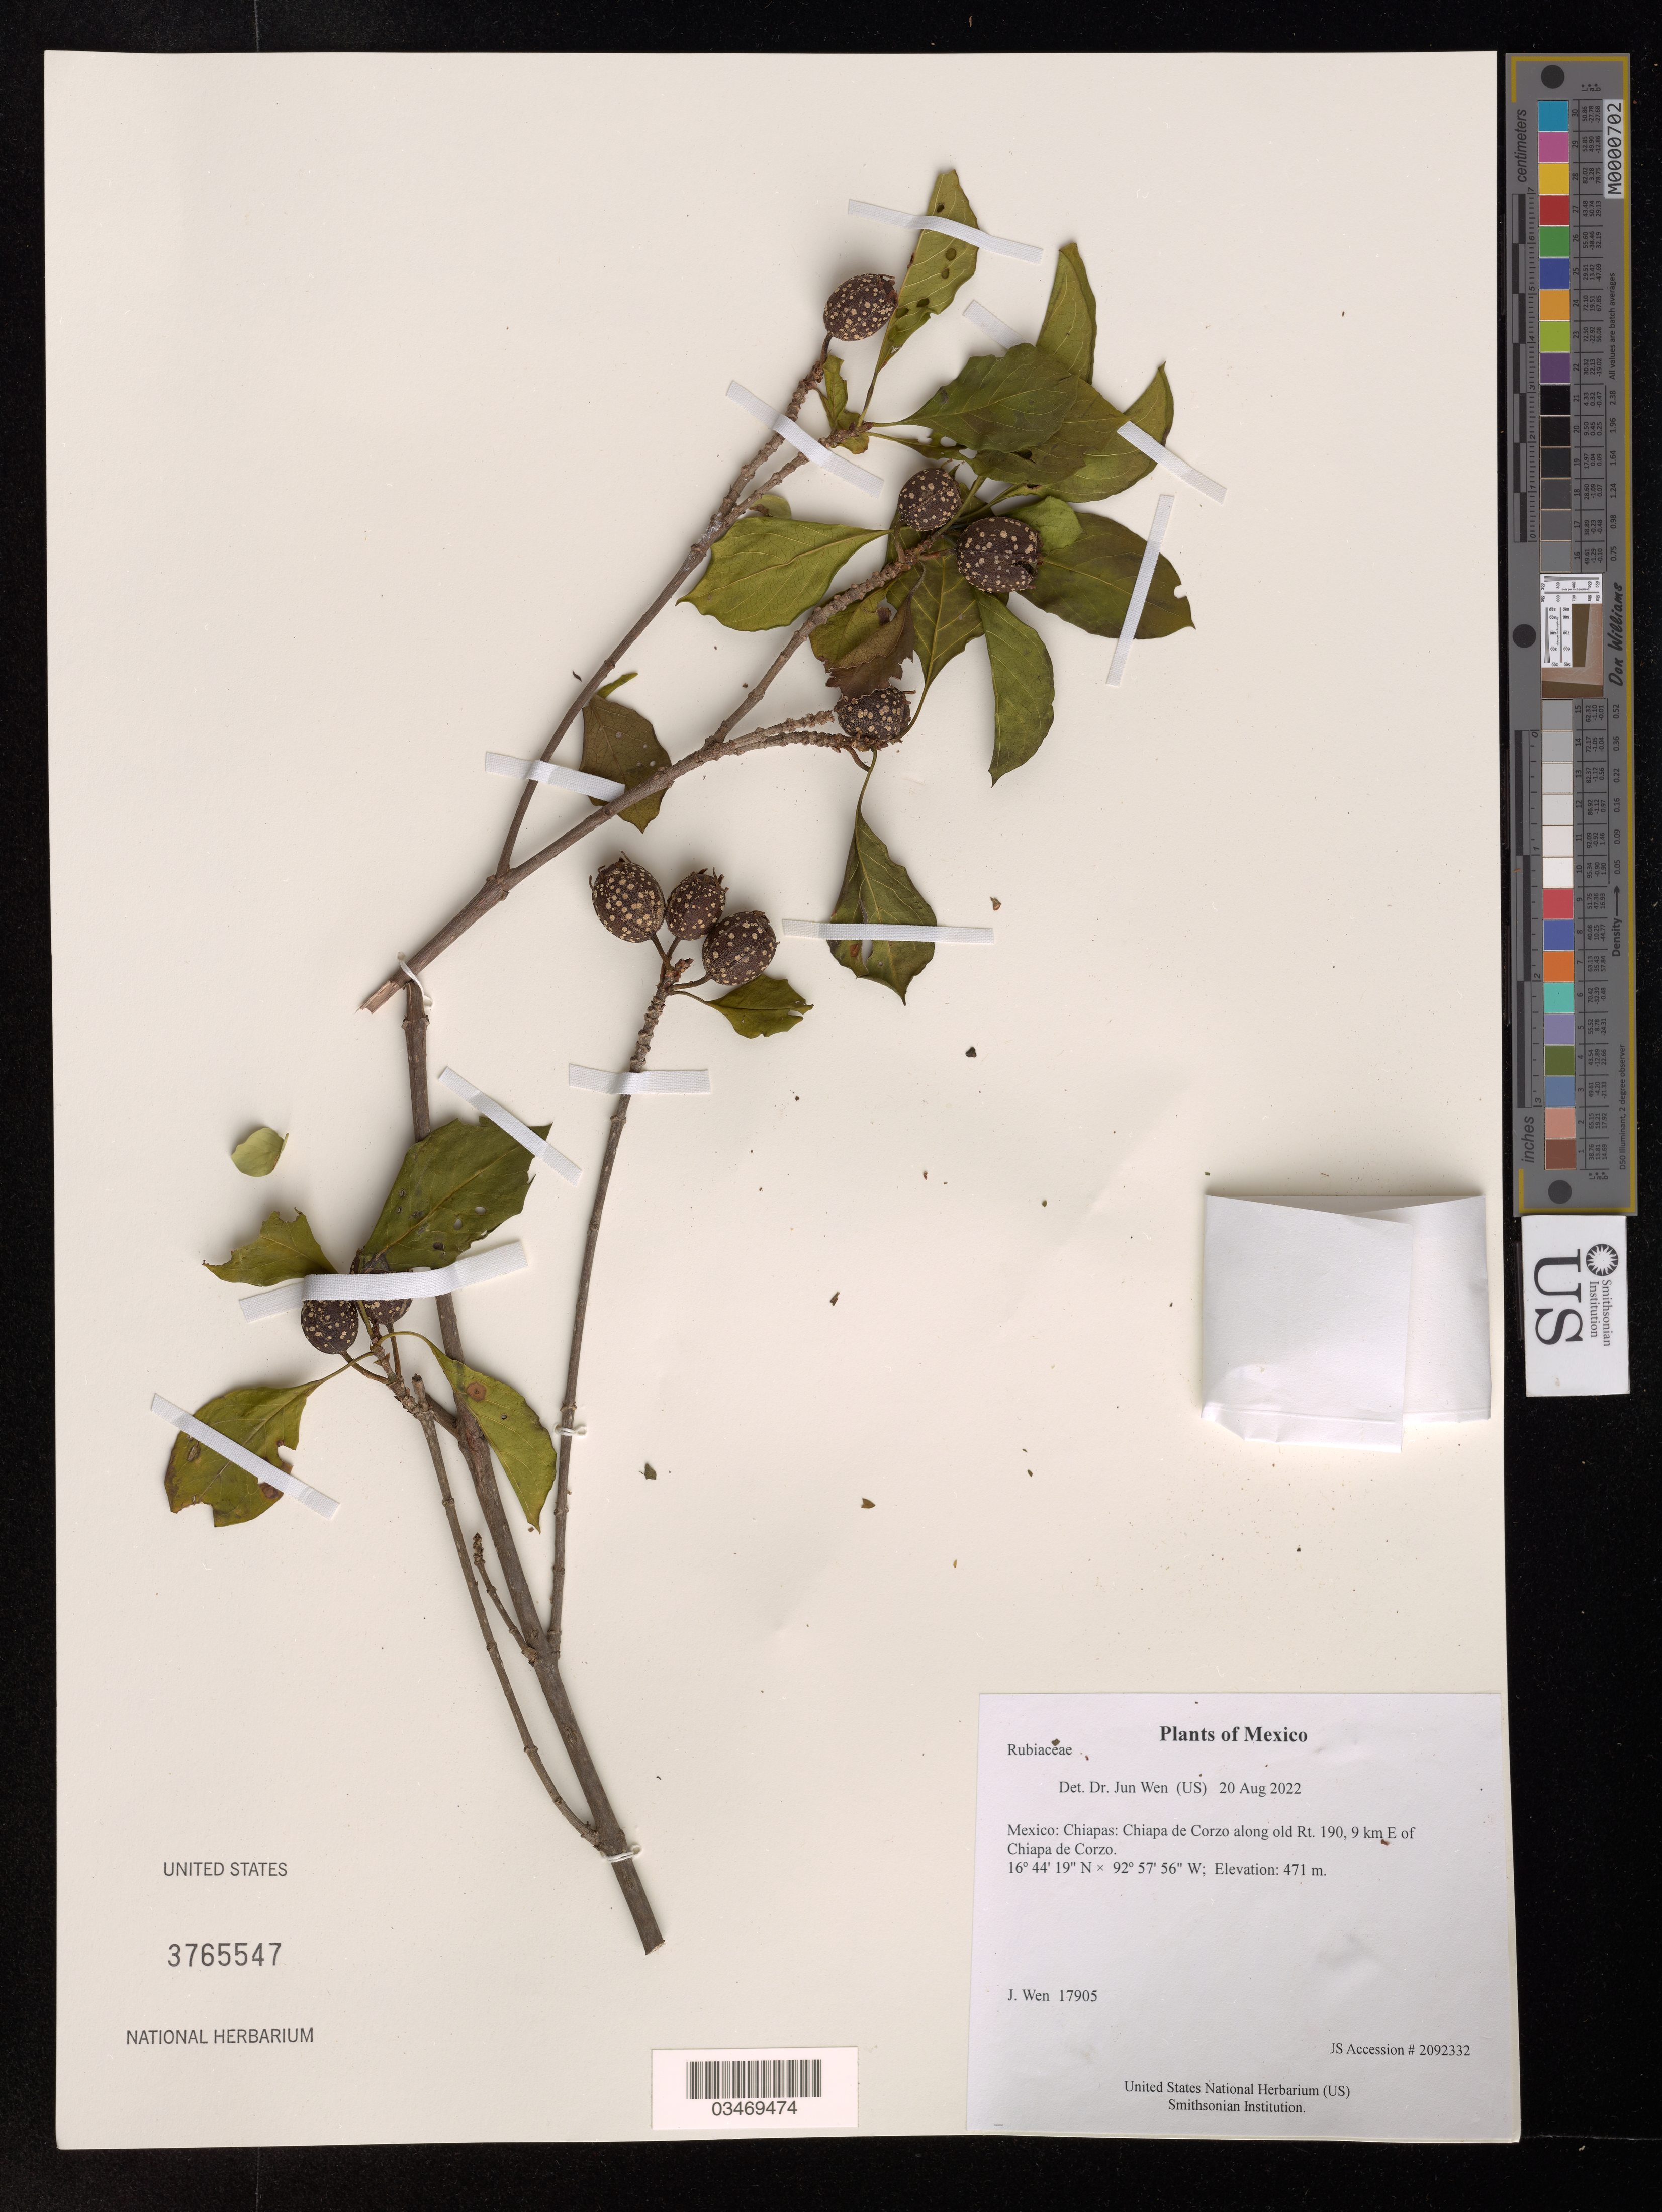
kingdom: Plantae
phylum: Tracheophyta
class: Magnoliopsida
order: Gentianales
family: Rubiaceae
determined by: Wen, Jun, (BOT), Smithsonian Institution - National Museum of Natural History (UNITED STATES)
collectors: J. Wen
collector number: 17905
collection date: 2022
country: Mexico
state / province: Chiapas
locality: Chiapa de Corzo along old Rt. 190, 9 km E of Chiapa de Corzo.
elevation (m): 471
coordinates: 16 44 19 N, 92 57 56 W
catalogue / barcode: US 3765547